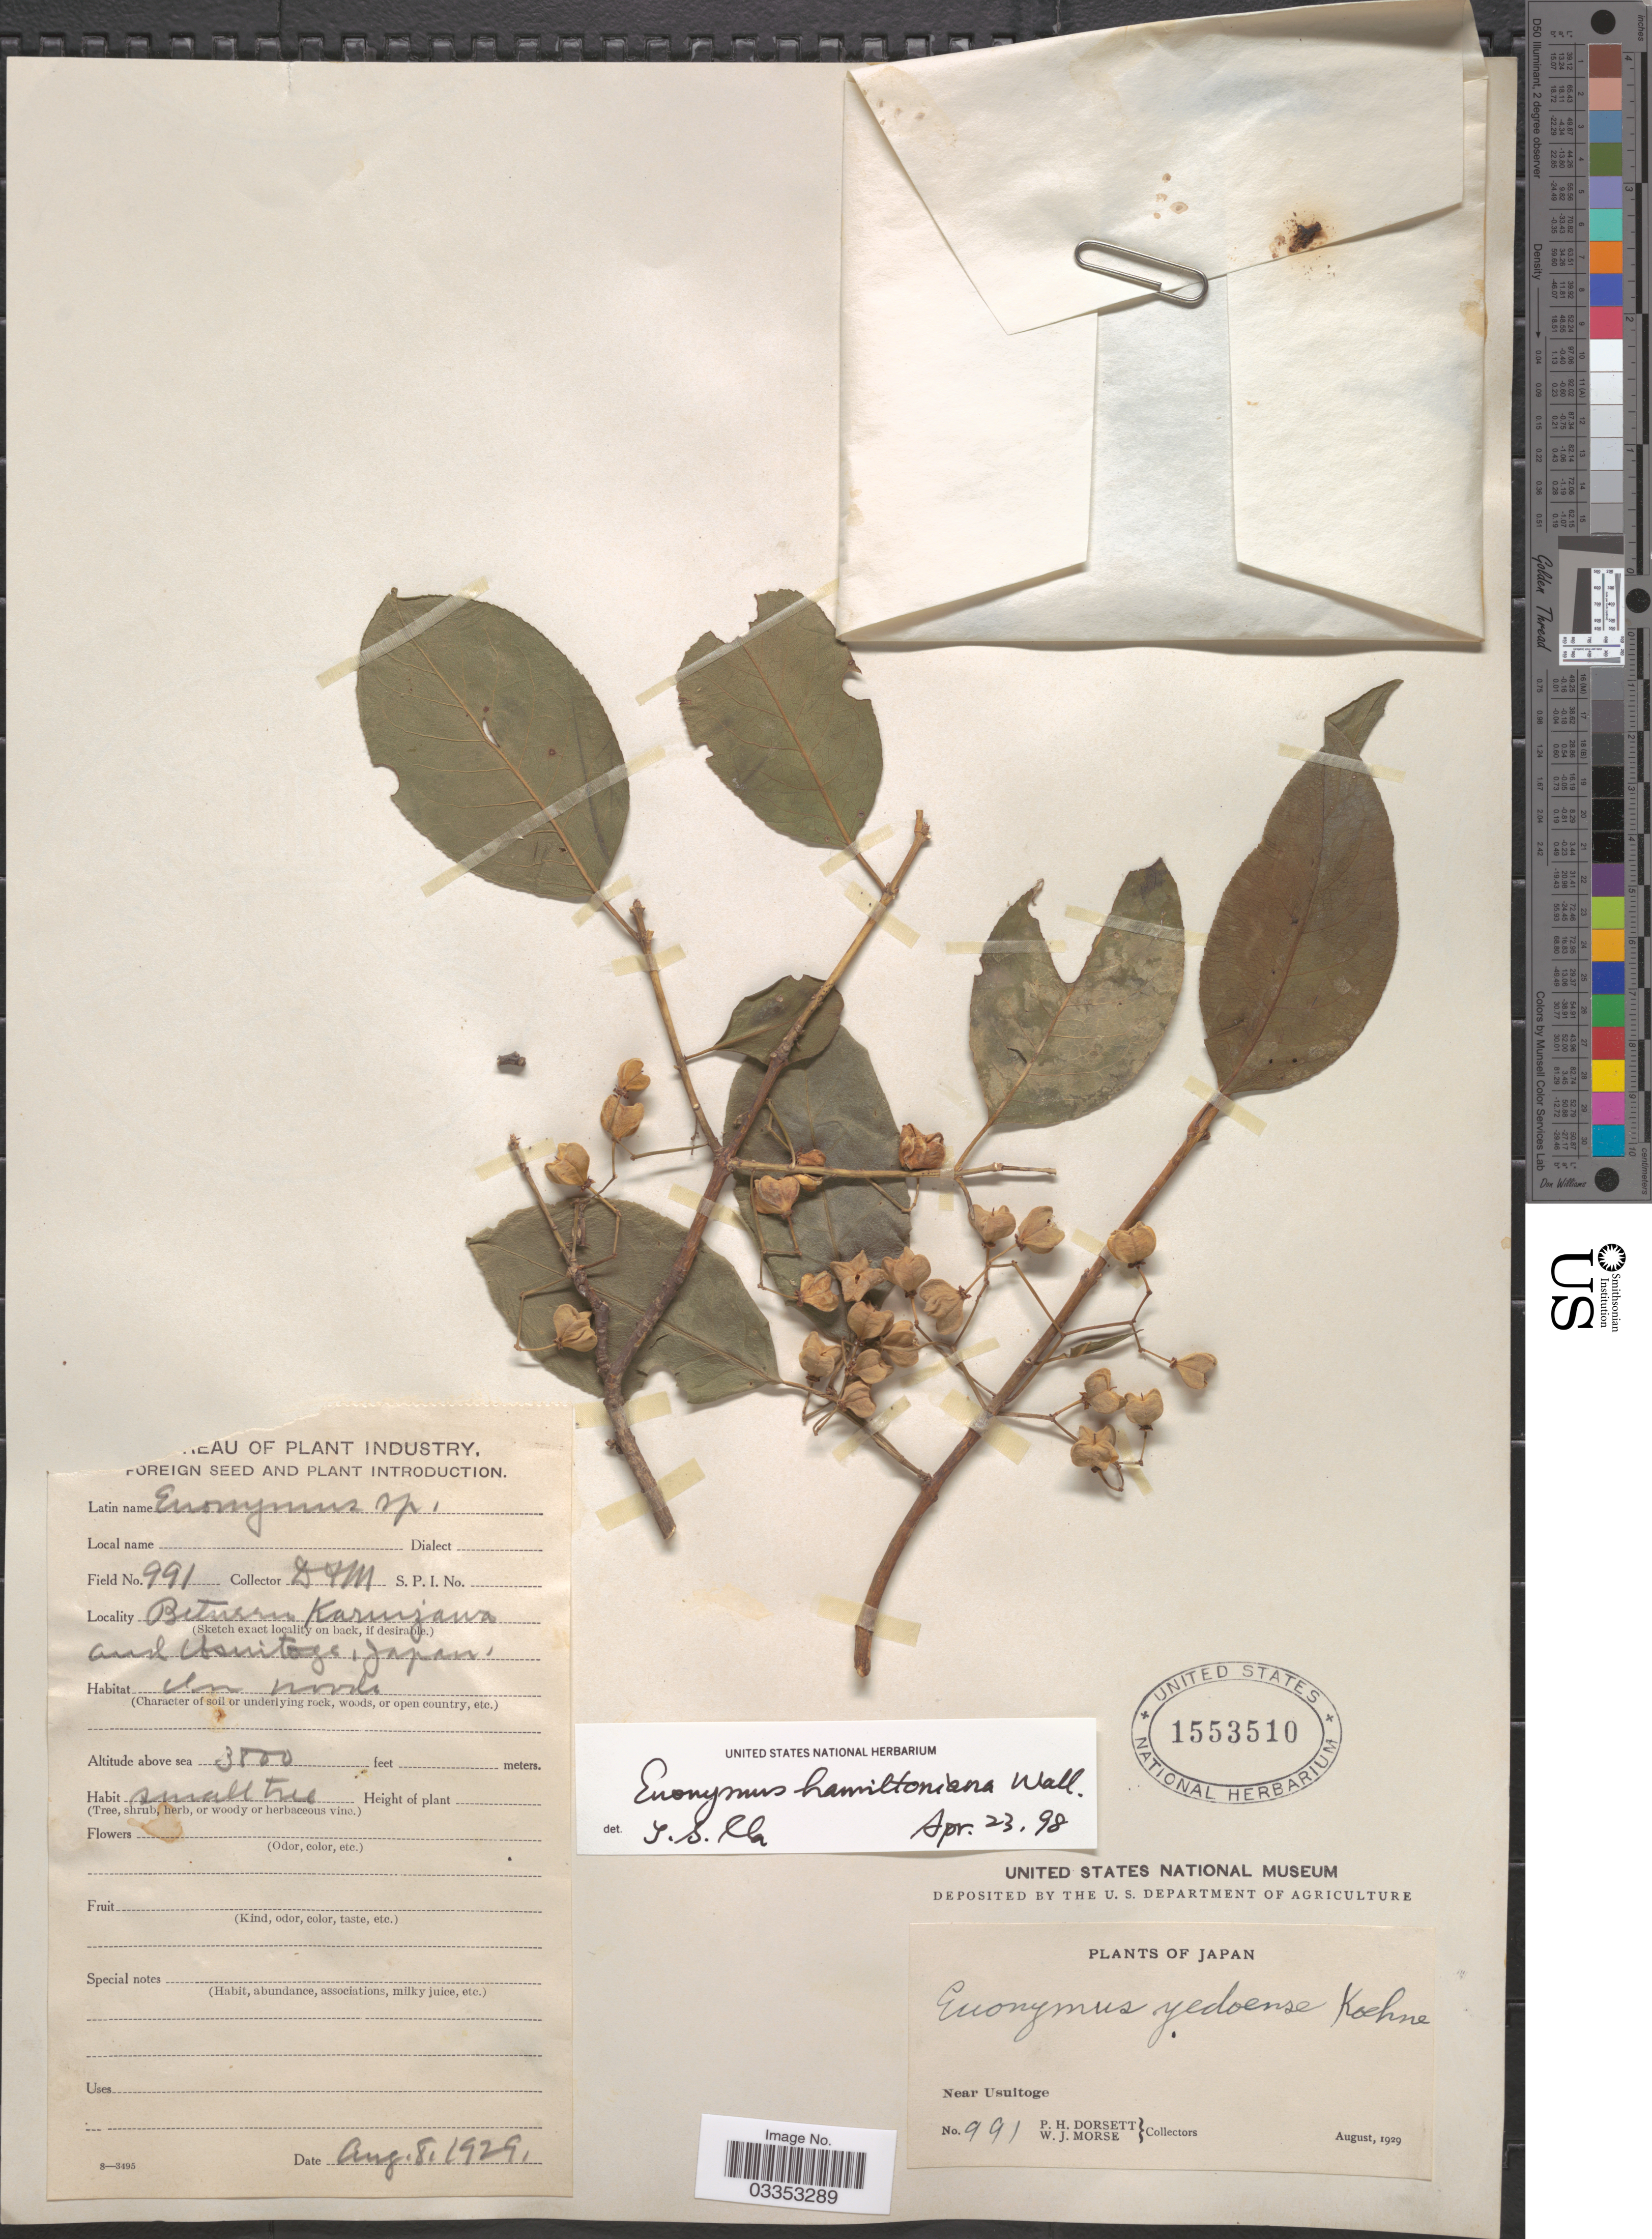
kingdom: Plantae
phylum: Tracheophyta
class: Magnoliopsida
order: Celastrales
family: Celastraceae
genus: Euonymus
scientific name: Euonymus hamiltonianus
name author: Wall.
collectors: P. H. Dorsett & W. J. Morse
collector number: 991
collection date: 1929-08-08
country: Japan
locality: Between Karnizana and Usuitoge.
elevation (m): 1158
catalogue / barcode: US 1553510